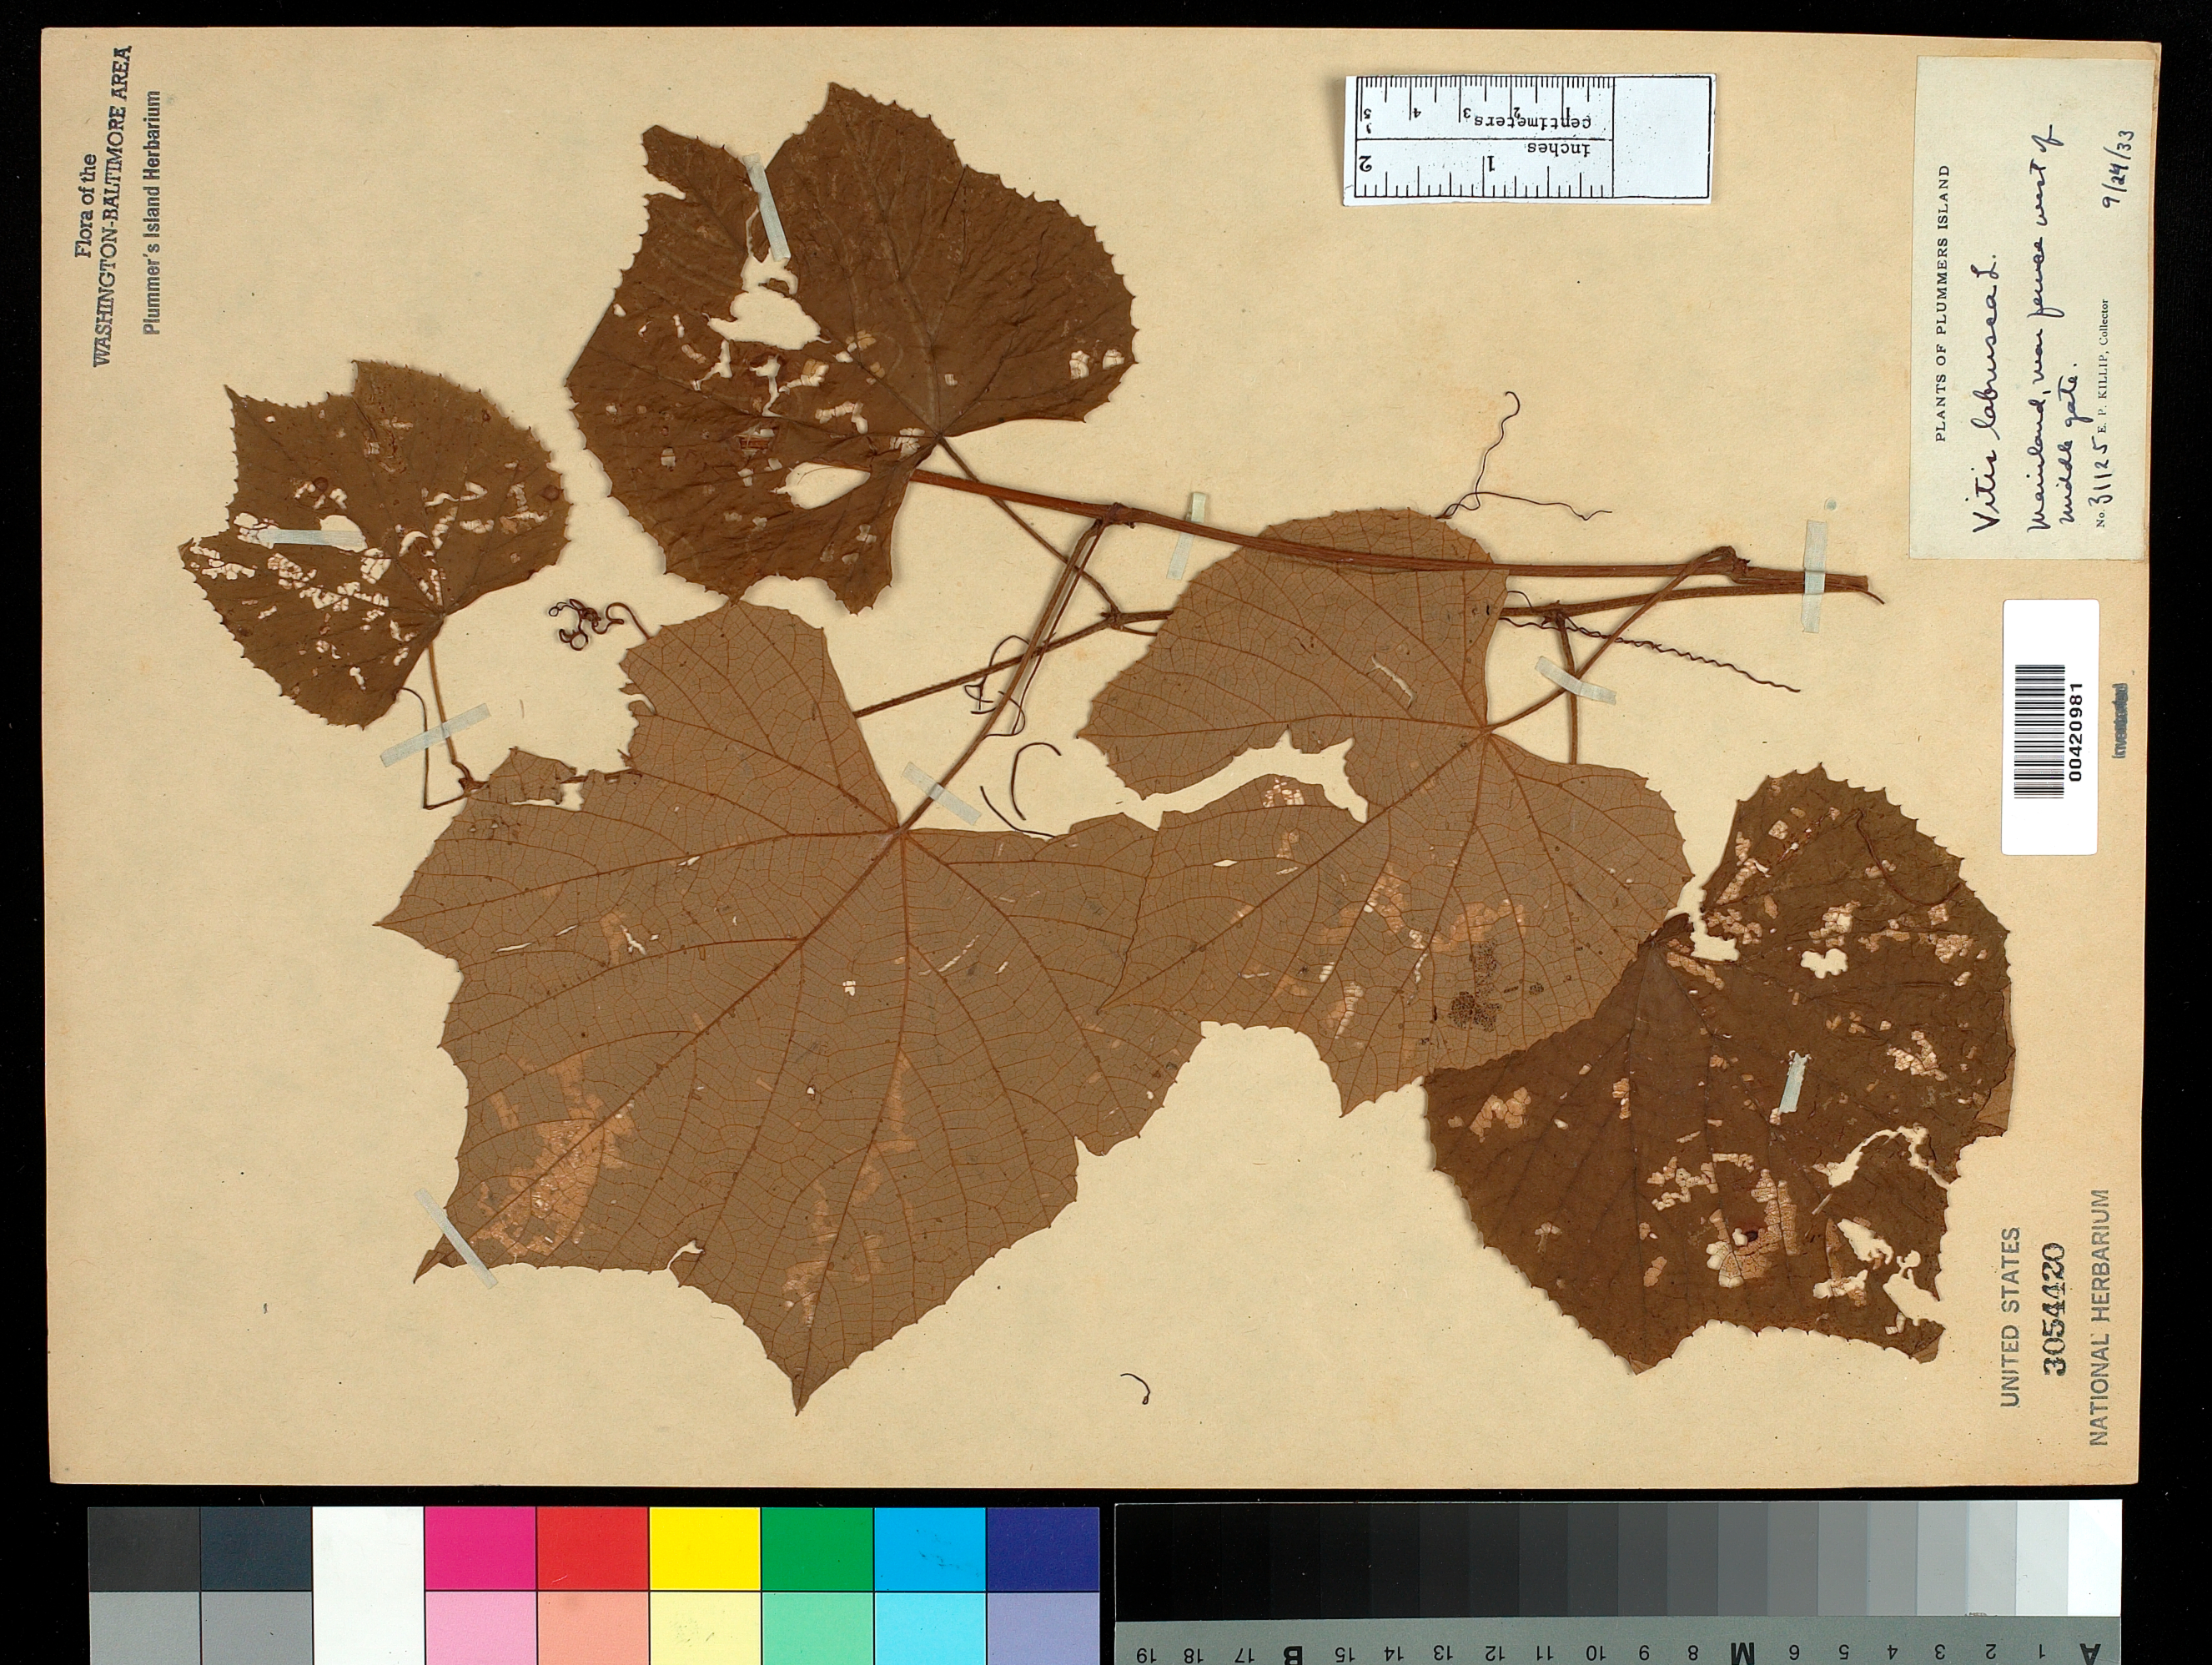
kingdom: Plantae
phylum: Tracheophyta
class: Magnoliopsida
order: Vitales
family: Vitaceae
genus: Vitis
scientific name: Vitis labrusca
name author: L.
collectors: E. P. Killip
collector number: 31125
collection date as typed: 24 Sep 1933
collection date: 1933-09-24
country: United States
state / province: Maryland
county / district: Montgomery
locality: Plummer's Island; Mainland, near fence west of middle gate C. & O. Canal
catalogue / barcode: US 3054420